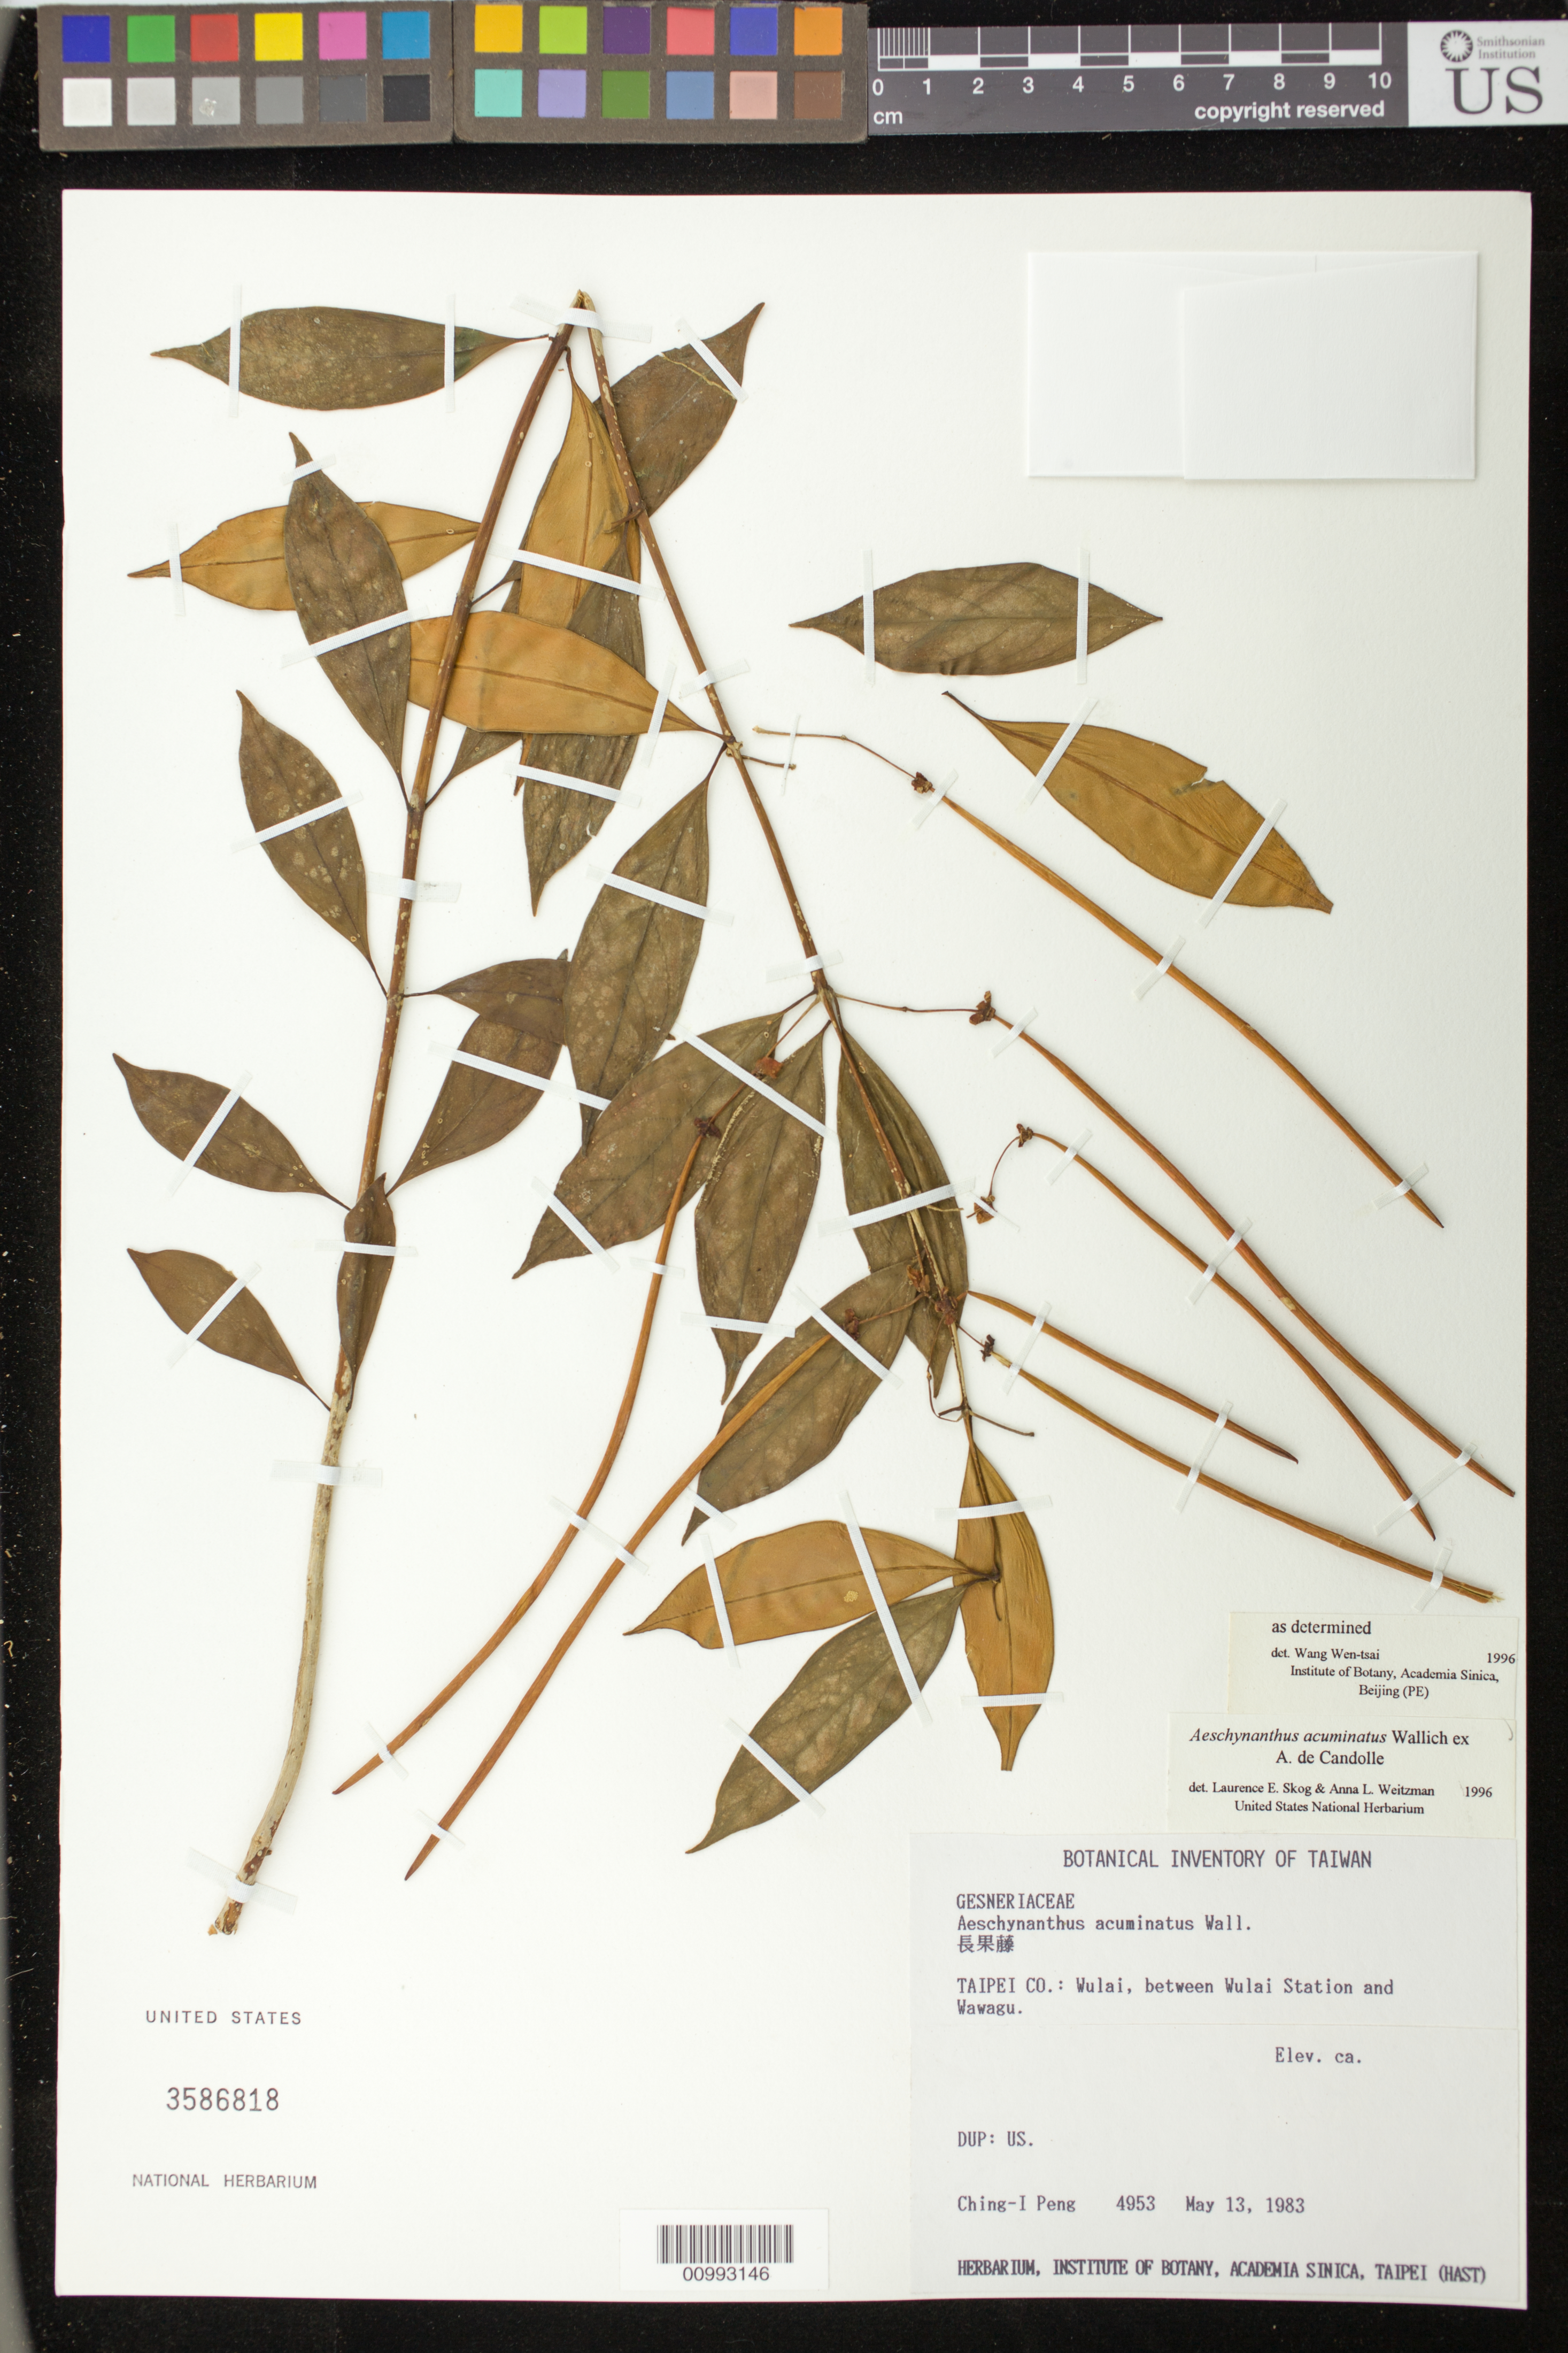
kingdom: Plantae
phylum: Tracheophyta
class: Magnoliopsida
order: Lamiales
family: Gesneriaceae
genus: Aeschynanthus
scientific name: Aeschynanthus acuminatus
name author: Wall. ex A. DC.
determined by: Skog, L. E.; Weitzman, A. L.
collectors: C.-I Peng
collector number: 4953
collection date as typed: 13 May 1983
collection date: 1983-05-13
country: Taiwan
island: Taiwan [Formosa]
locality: Tapei Co.: Wulai, between Wulai Station and Wawagu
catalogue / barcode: US 3586818